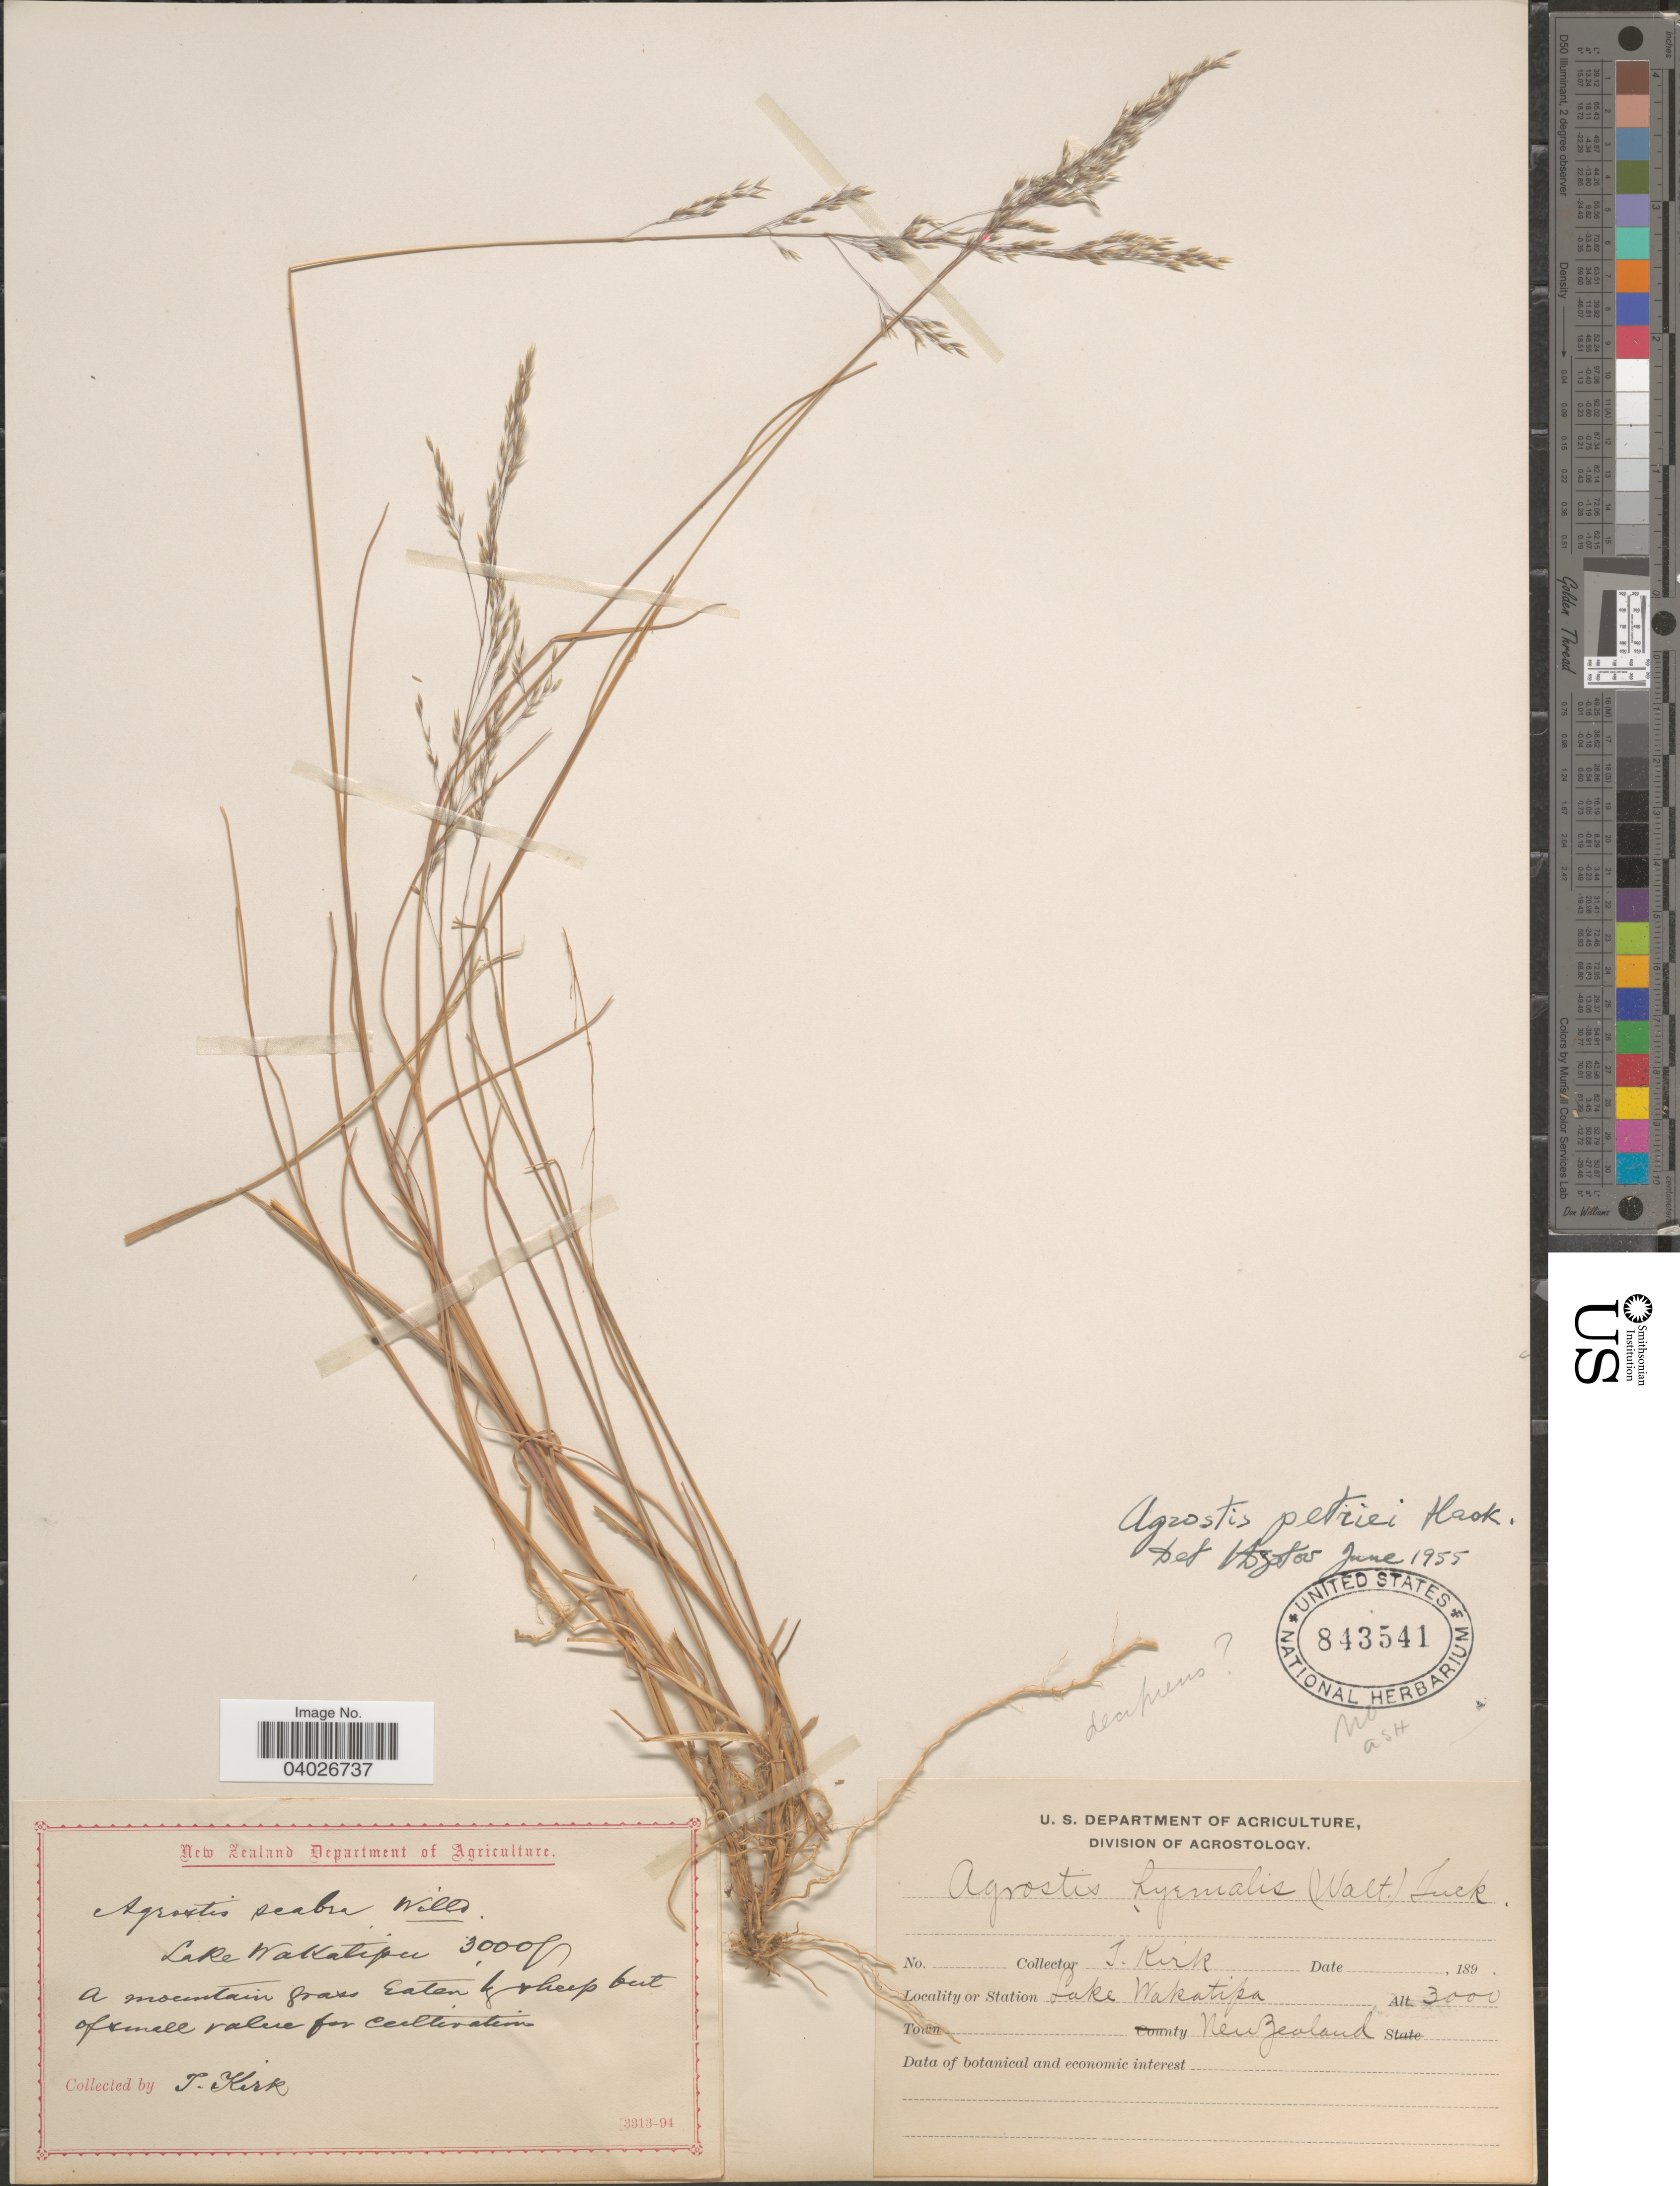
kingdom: Plantae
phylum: Tracheophyta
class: Liliopsida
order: Poales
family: Poaceae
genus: Agrostis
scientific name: Agrostis petriei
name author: Hack.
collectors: T. Kirk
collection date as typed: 189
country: New Zealand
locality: Lake Wakatipu.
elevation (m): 914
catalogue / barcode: US 843541